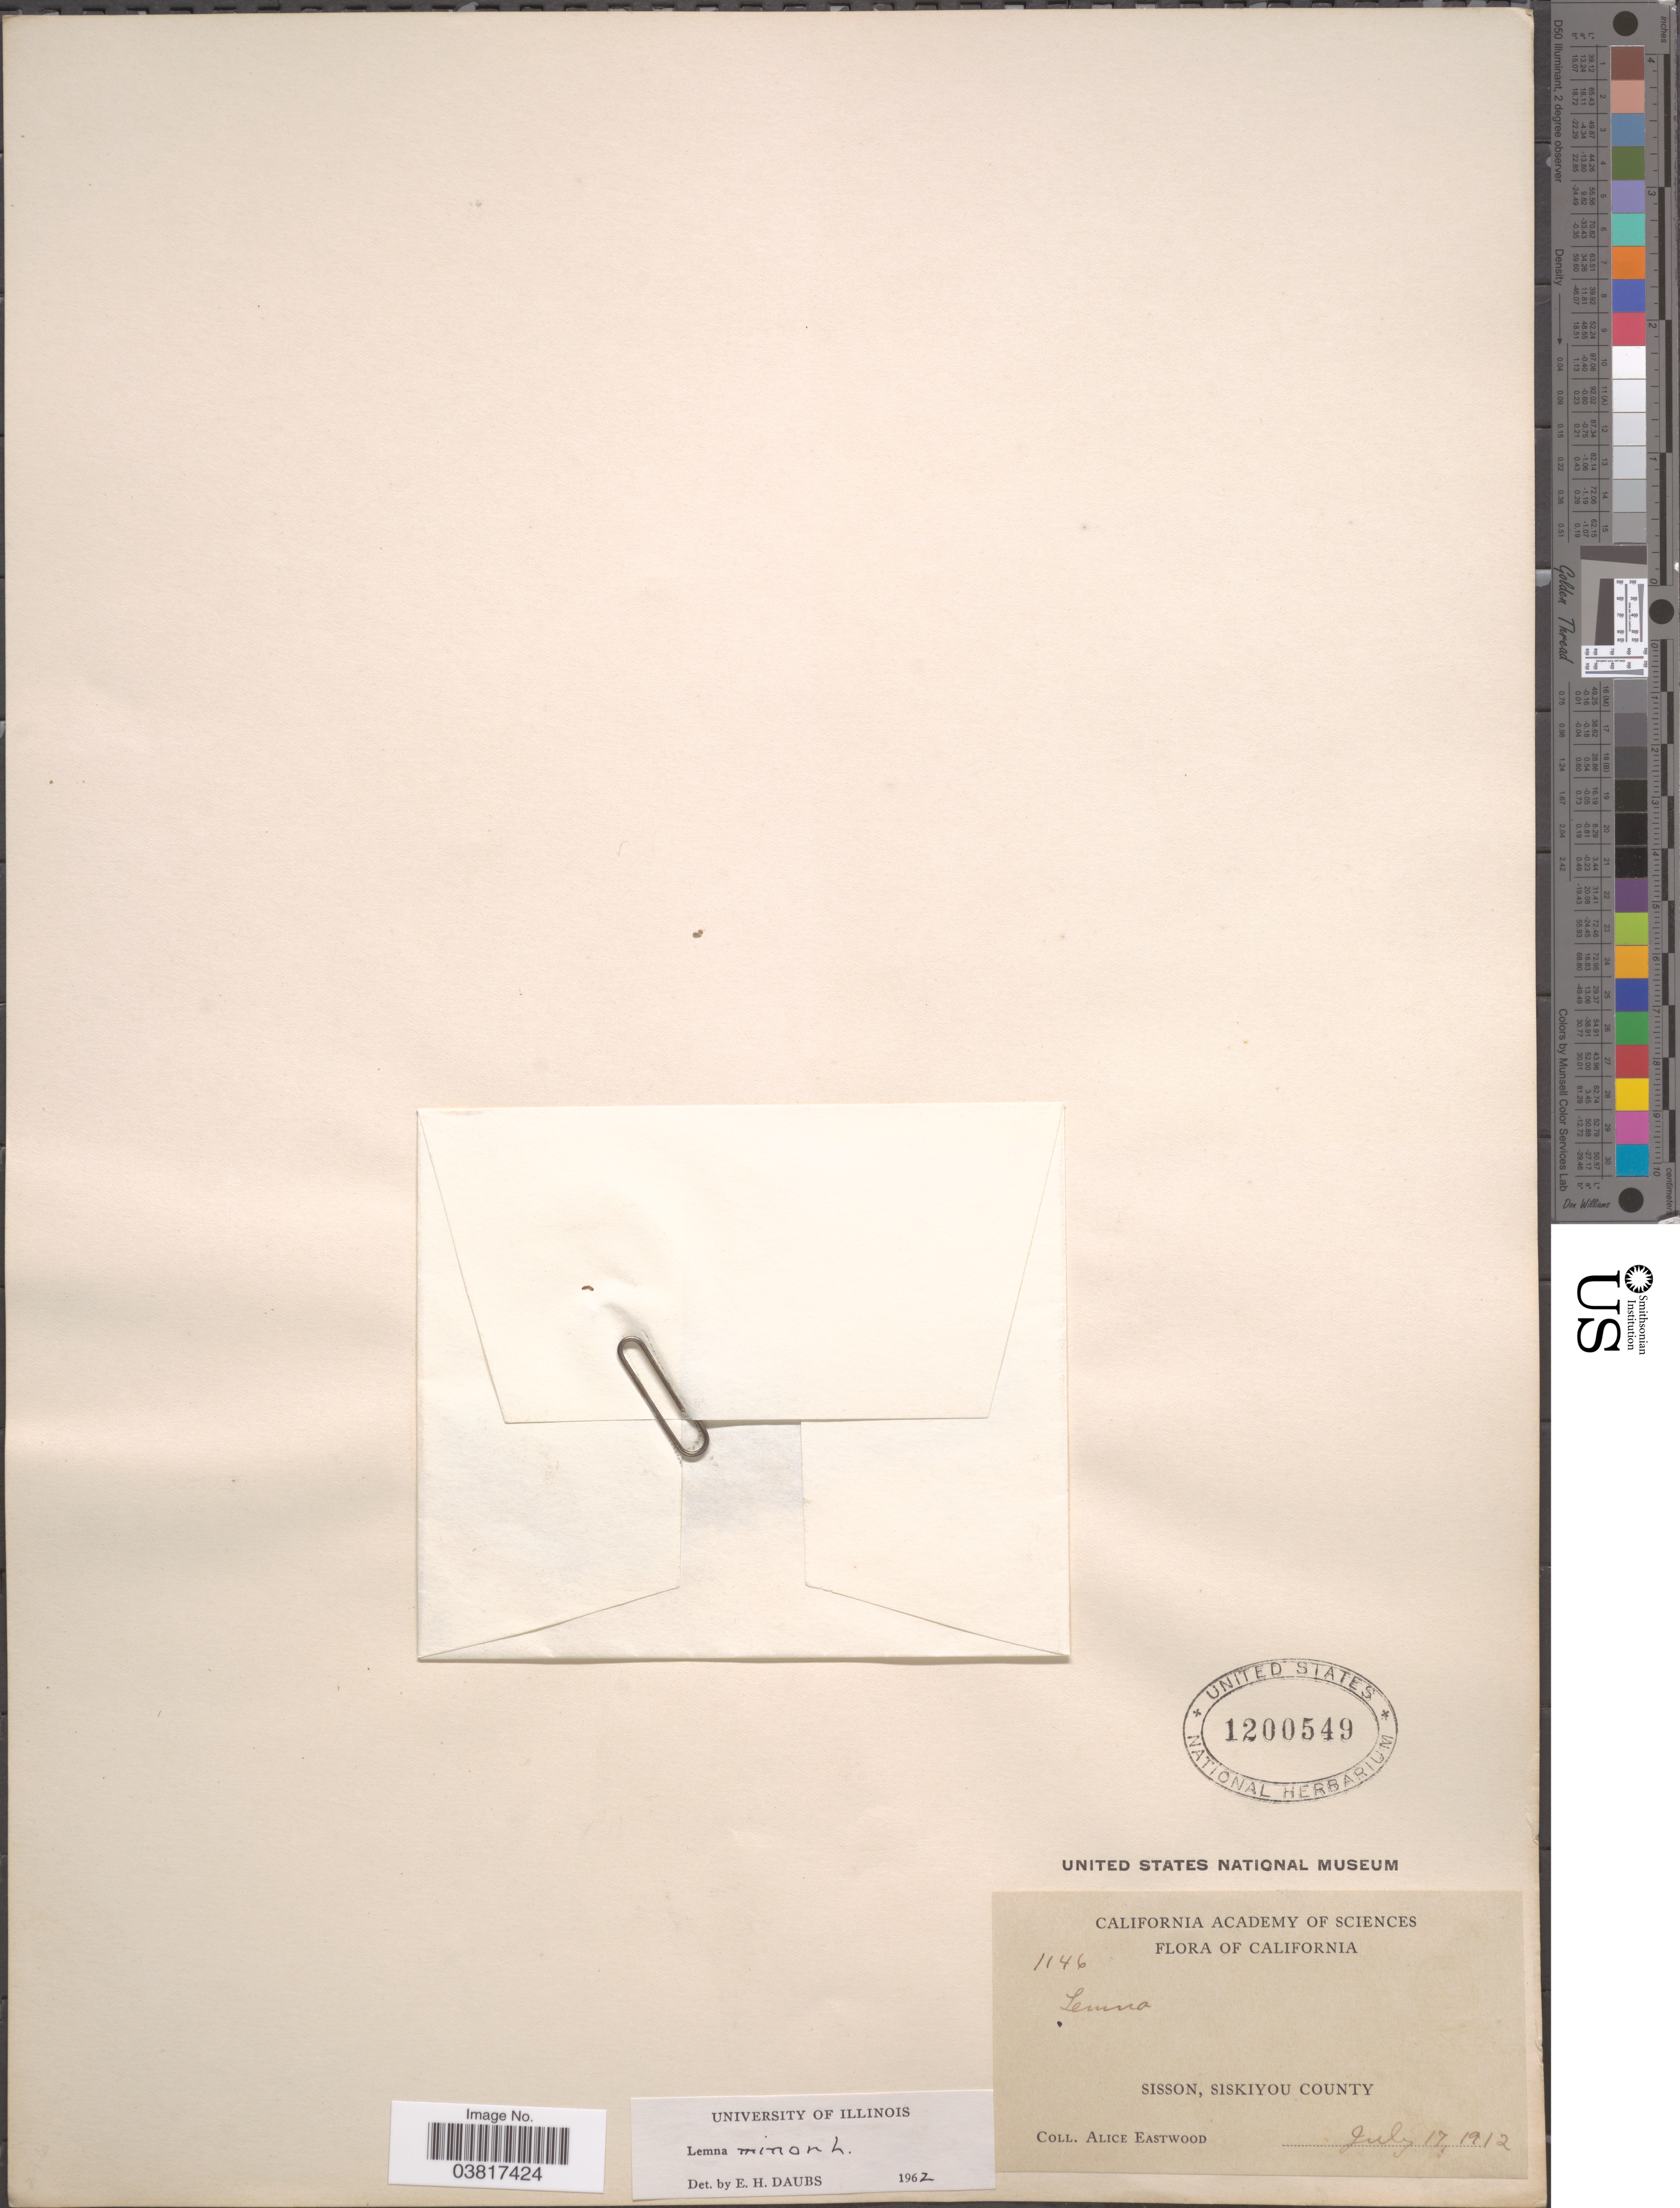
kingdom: Plantae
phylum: Tracheophyta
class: Liliopsida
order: Alismatales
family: Araceae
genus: Lemna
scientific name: Lemna minor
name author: L.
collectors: A. Eastwood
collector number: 1146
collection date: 1912-07-17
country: United States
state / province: California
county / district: Siskiyou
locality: Sisson, Siskiyou County.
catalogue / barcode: US 1200549